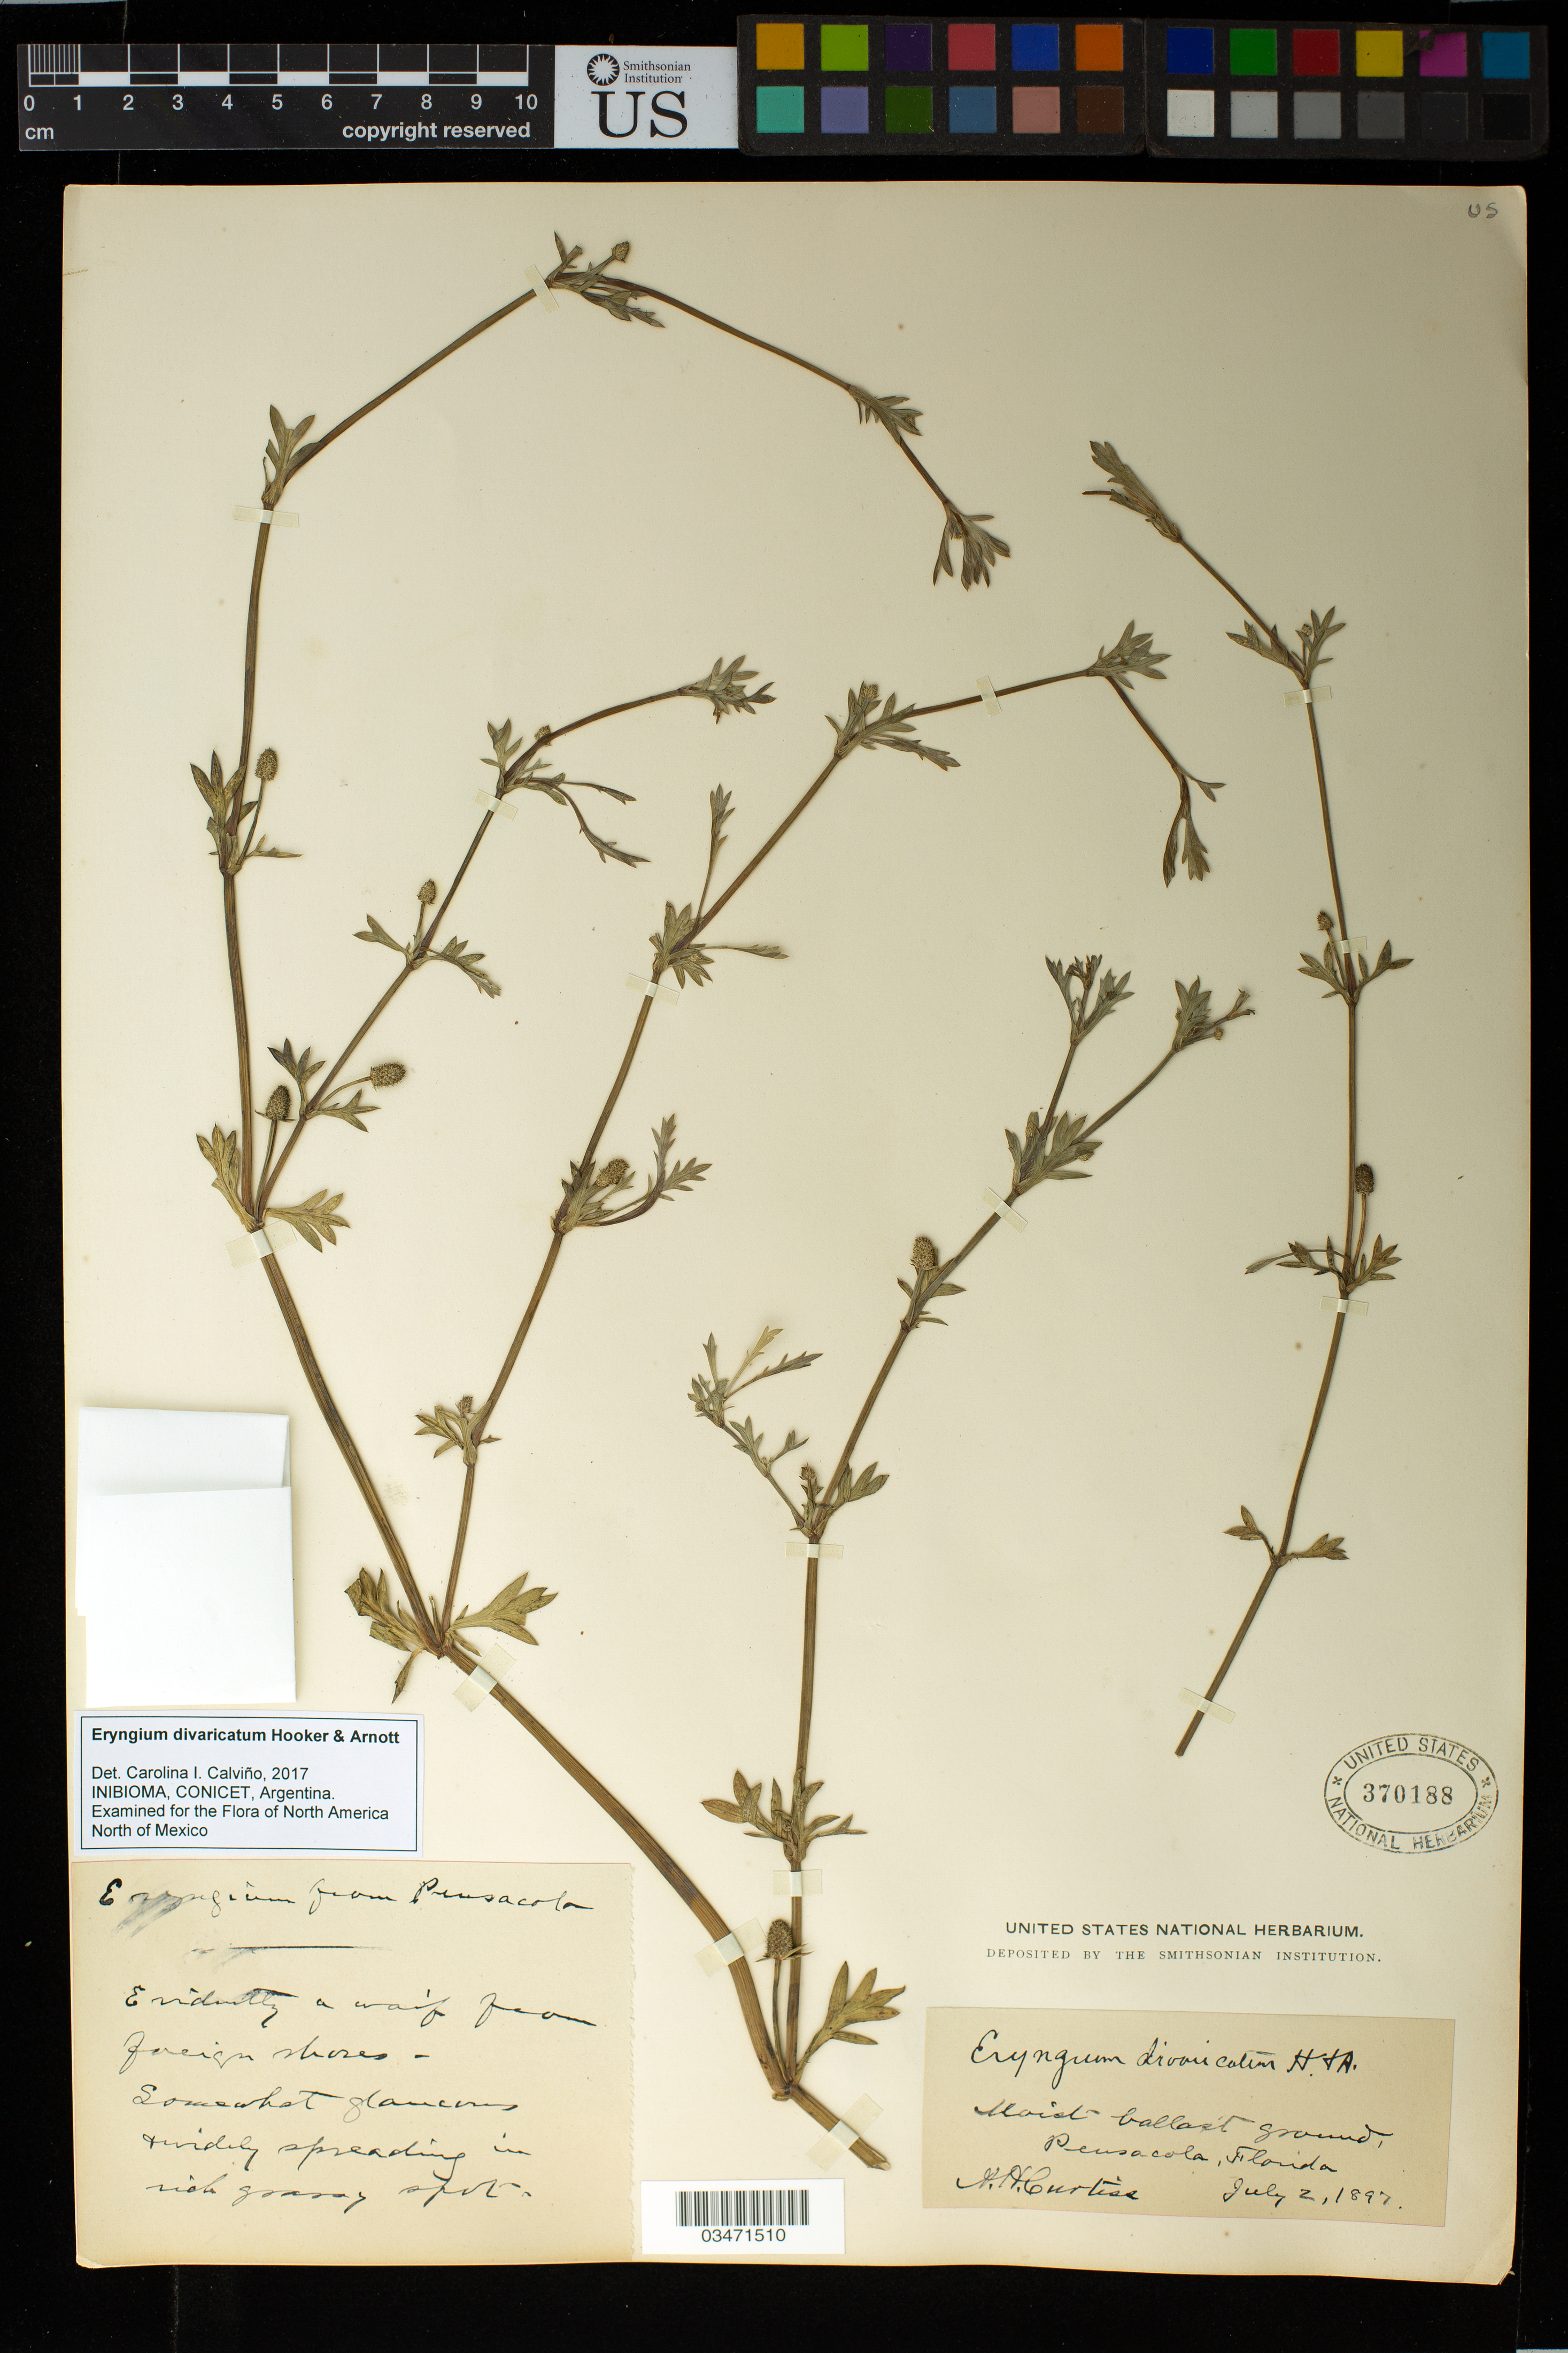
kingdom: Plantae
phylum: Tracheophyta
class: Magnoliopsida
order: Apiales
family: Apiaceae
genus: Eryngium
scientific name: Eryngium divaricatum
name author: Hook. & Arn.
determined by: Calviño, C. I.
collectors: A. H. Curtiss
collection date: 1897-07-02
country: United States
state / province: Florida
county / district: Escambia County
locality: Pensacola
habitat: Moist-ballast ground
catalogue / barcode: US 370188